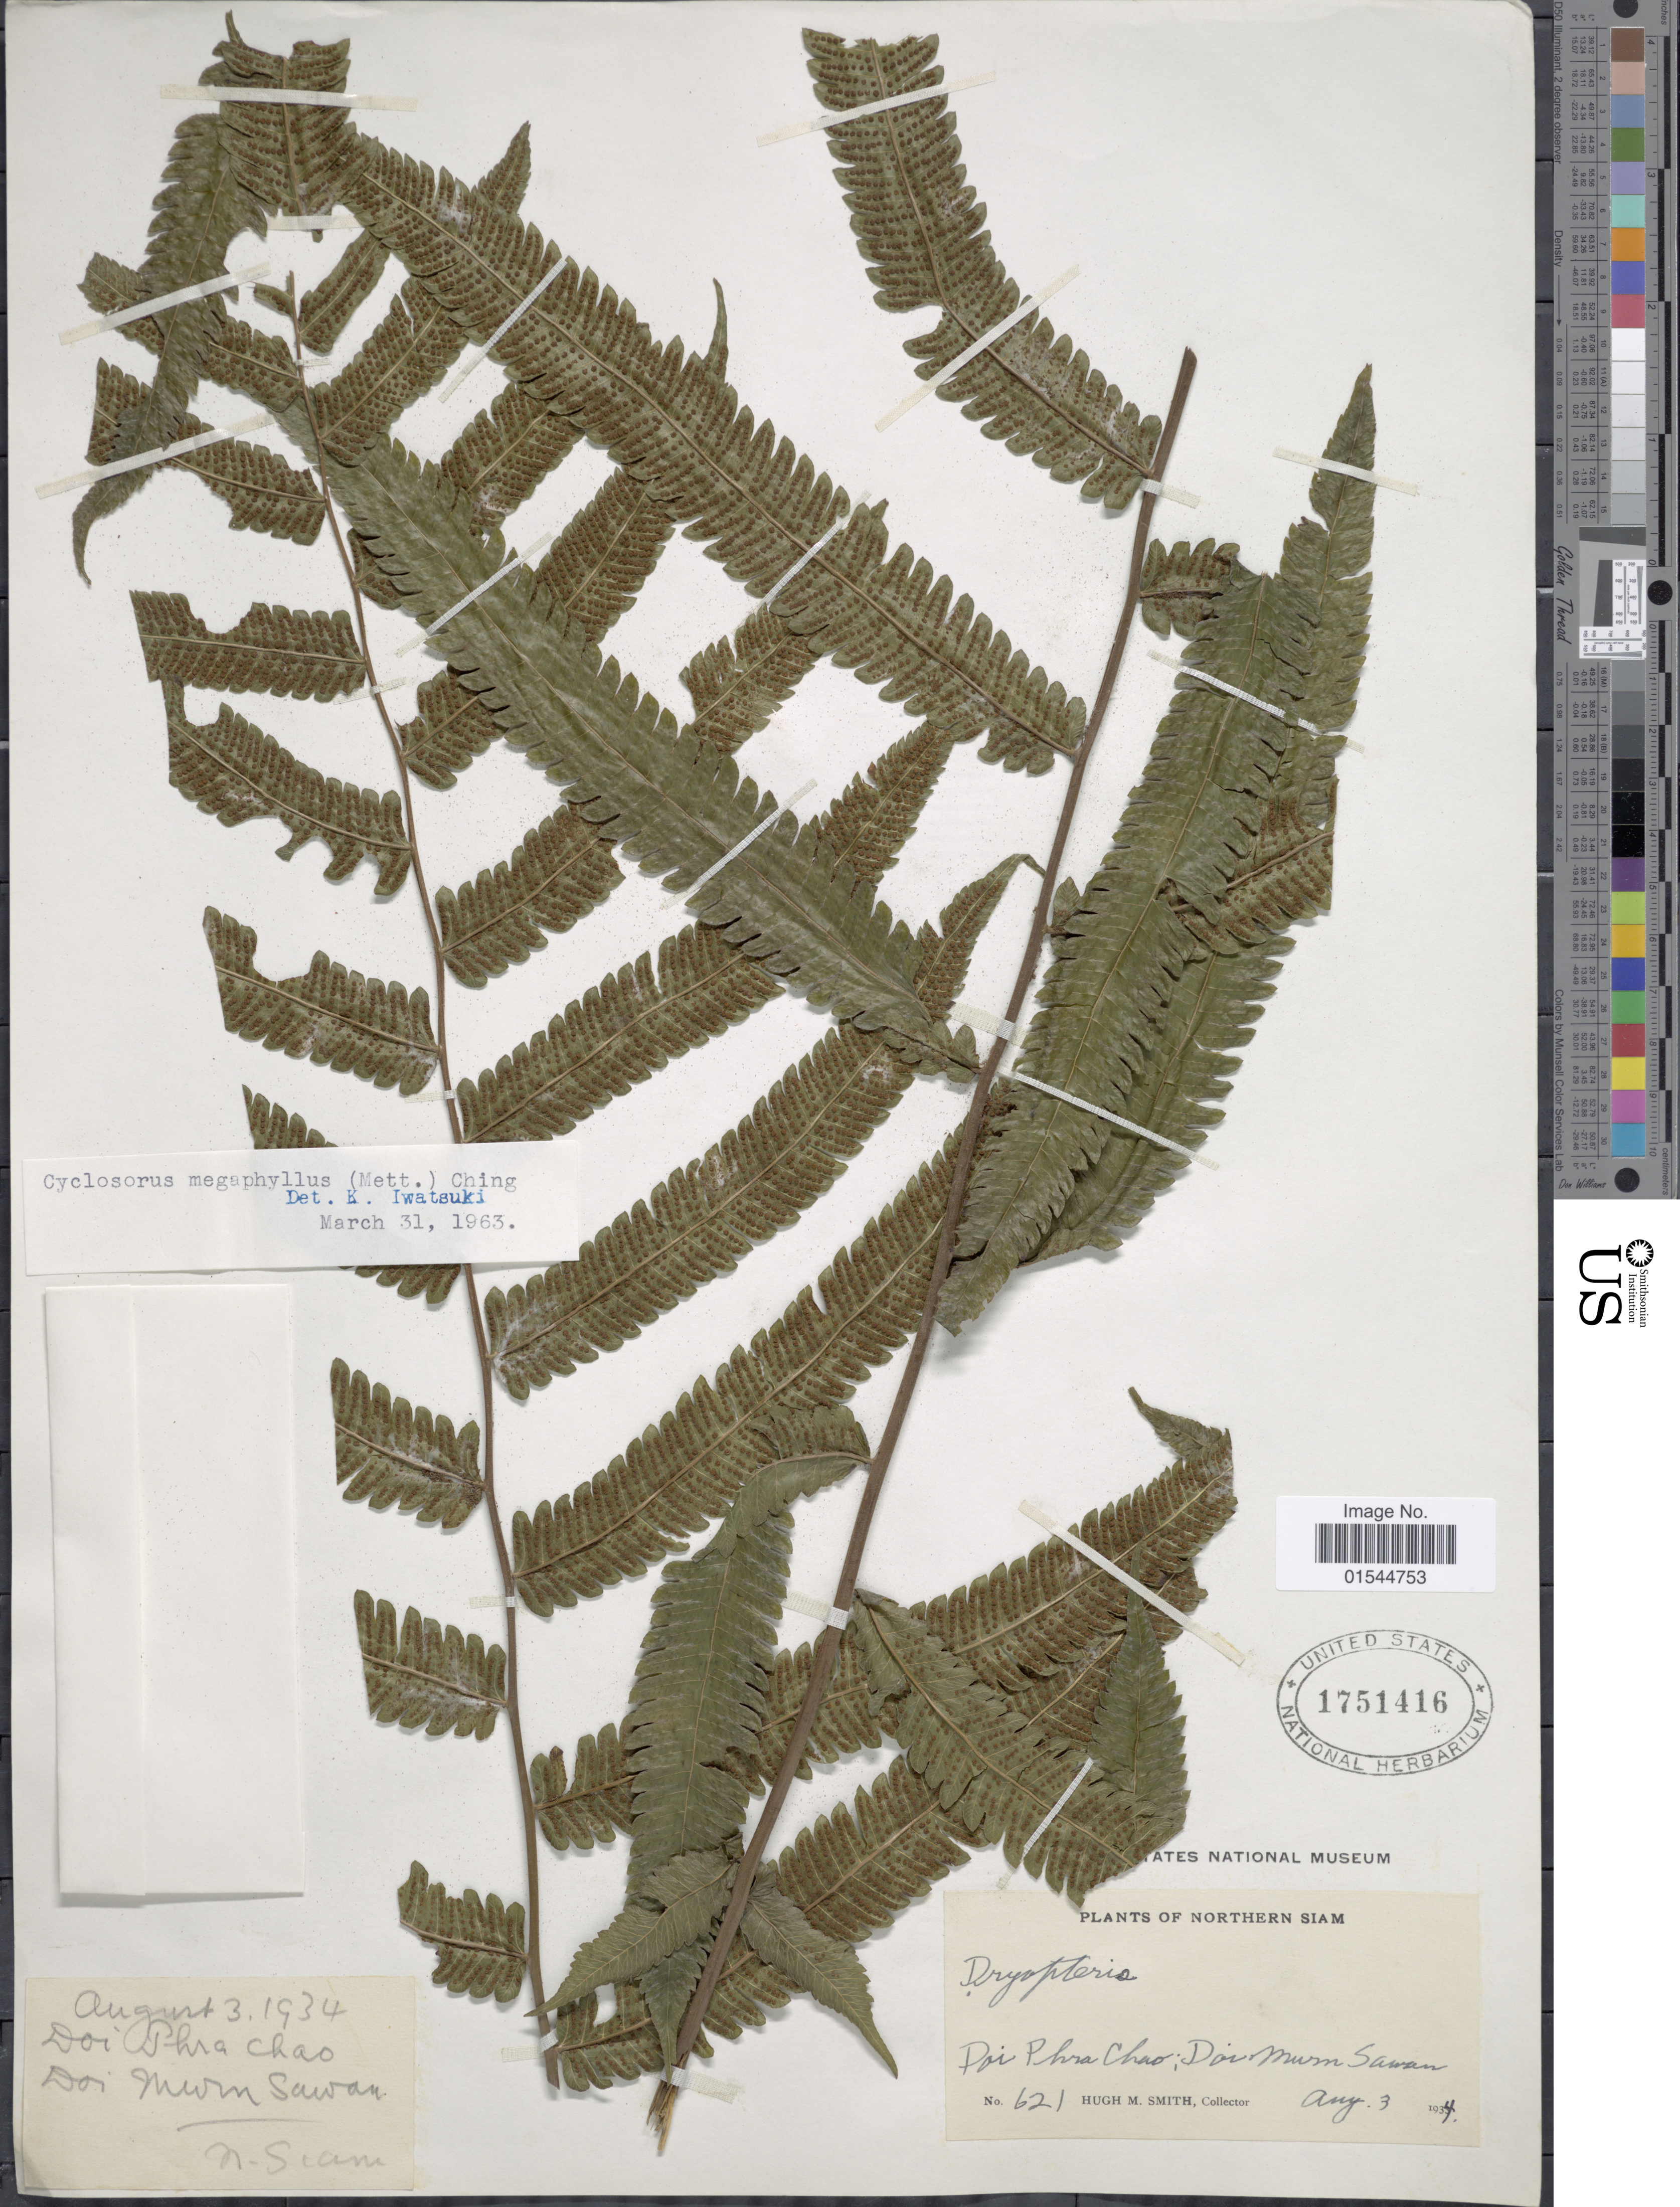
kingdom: Plantae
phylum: Tracheophyta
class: Polypodiopsida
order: Polypodiales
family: Thelypteridaceae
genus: Sphaerostephanos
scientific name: Sphaerostephanos penniger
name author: (Hook.) Holttum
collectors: H. M. Smith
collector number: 621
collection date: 1934-08-03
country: Thailand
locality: Northern Siam, Doi Phra Chao; Doi Murn Sawan.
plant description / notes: Corrected "Poi Phra Chao; Doi Mwm Sawan" to "Doi Phra Chao; Doi Murn Sawan."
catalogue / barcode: US 1751416